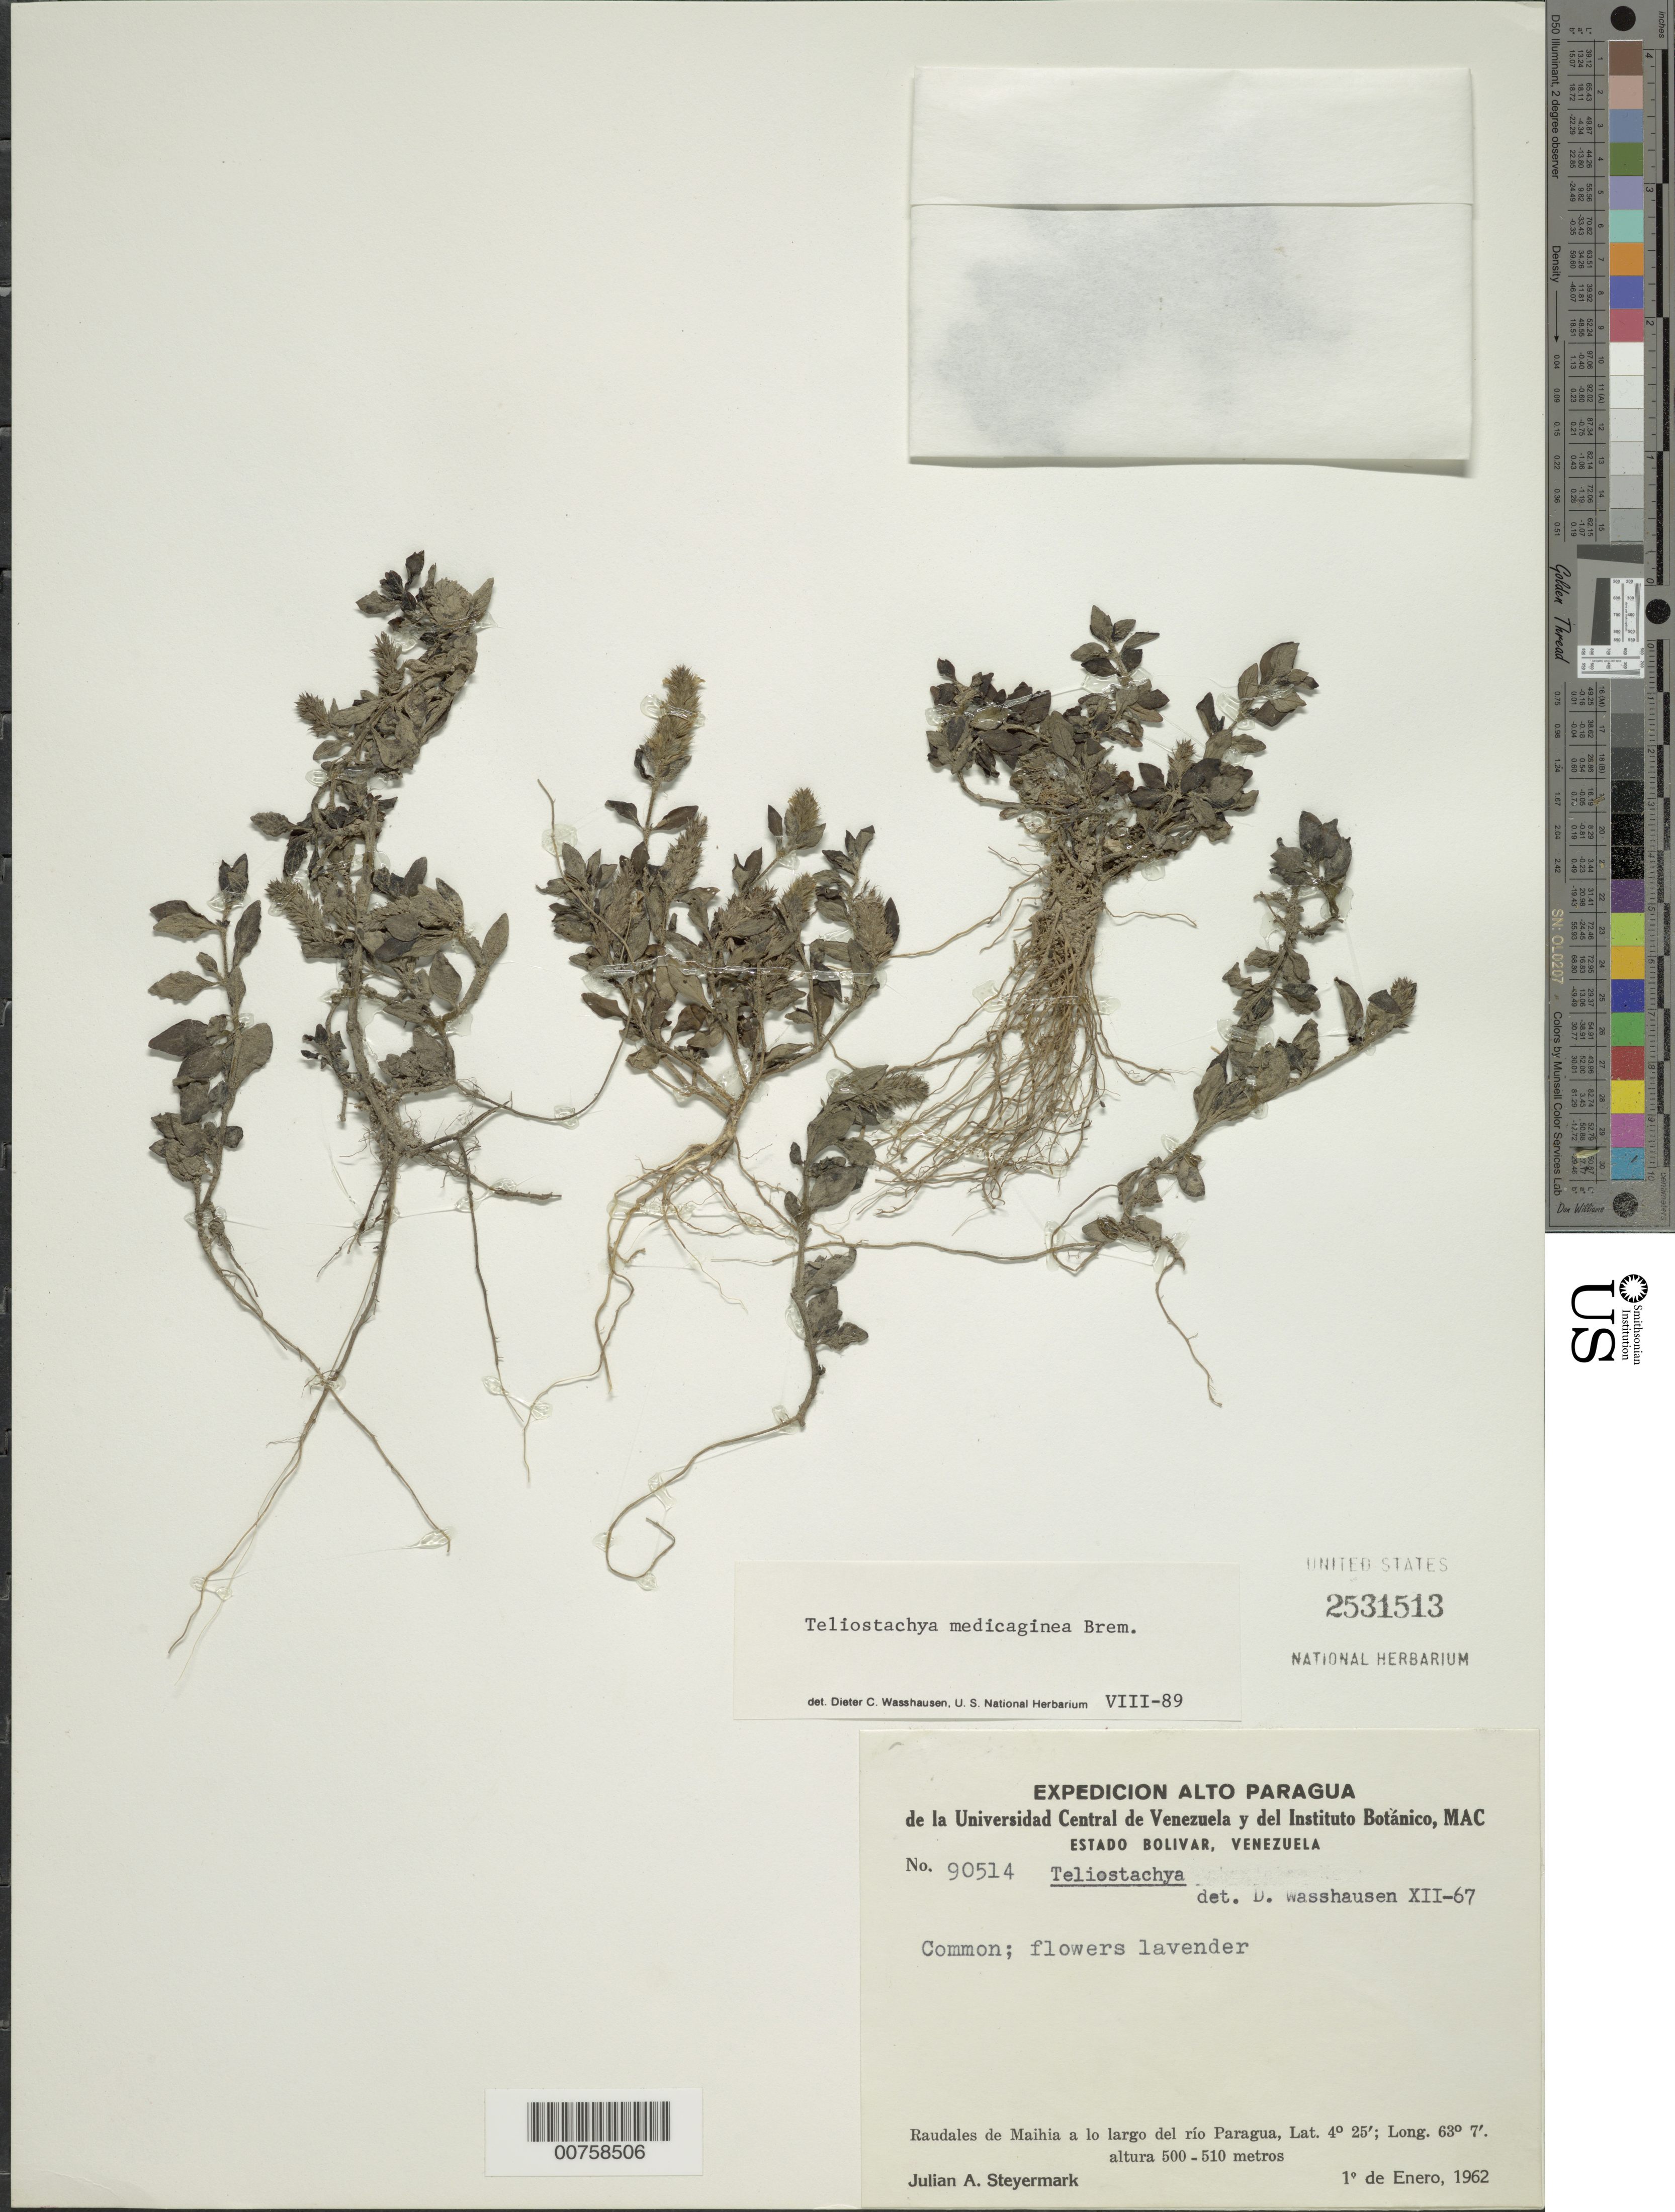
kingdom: Plantae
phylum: Tracheophyta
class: Magnoliopsida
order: Lamiales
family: Acanthaceae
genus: Teliostachya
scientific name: Teliostachya medicaginea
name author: Bremek.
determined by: Wasshausen, Dieter C., (BOT), Smithsonian Institution - National Museum of Natural History (UNITED STATES)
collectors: J. Steyermark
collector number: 90514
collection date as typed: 1-Jan-62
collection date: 1962-01-01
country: Venezuela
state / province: Bolívar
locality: Raudales de Maihia, Rió Paragua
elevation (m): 500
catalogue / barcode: US 2531513